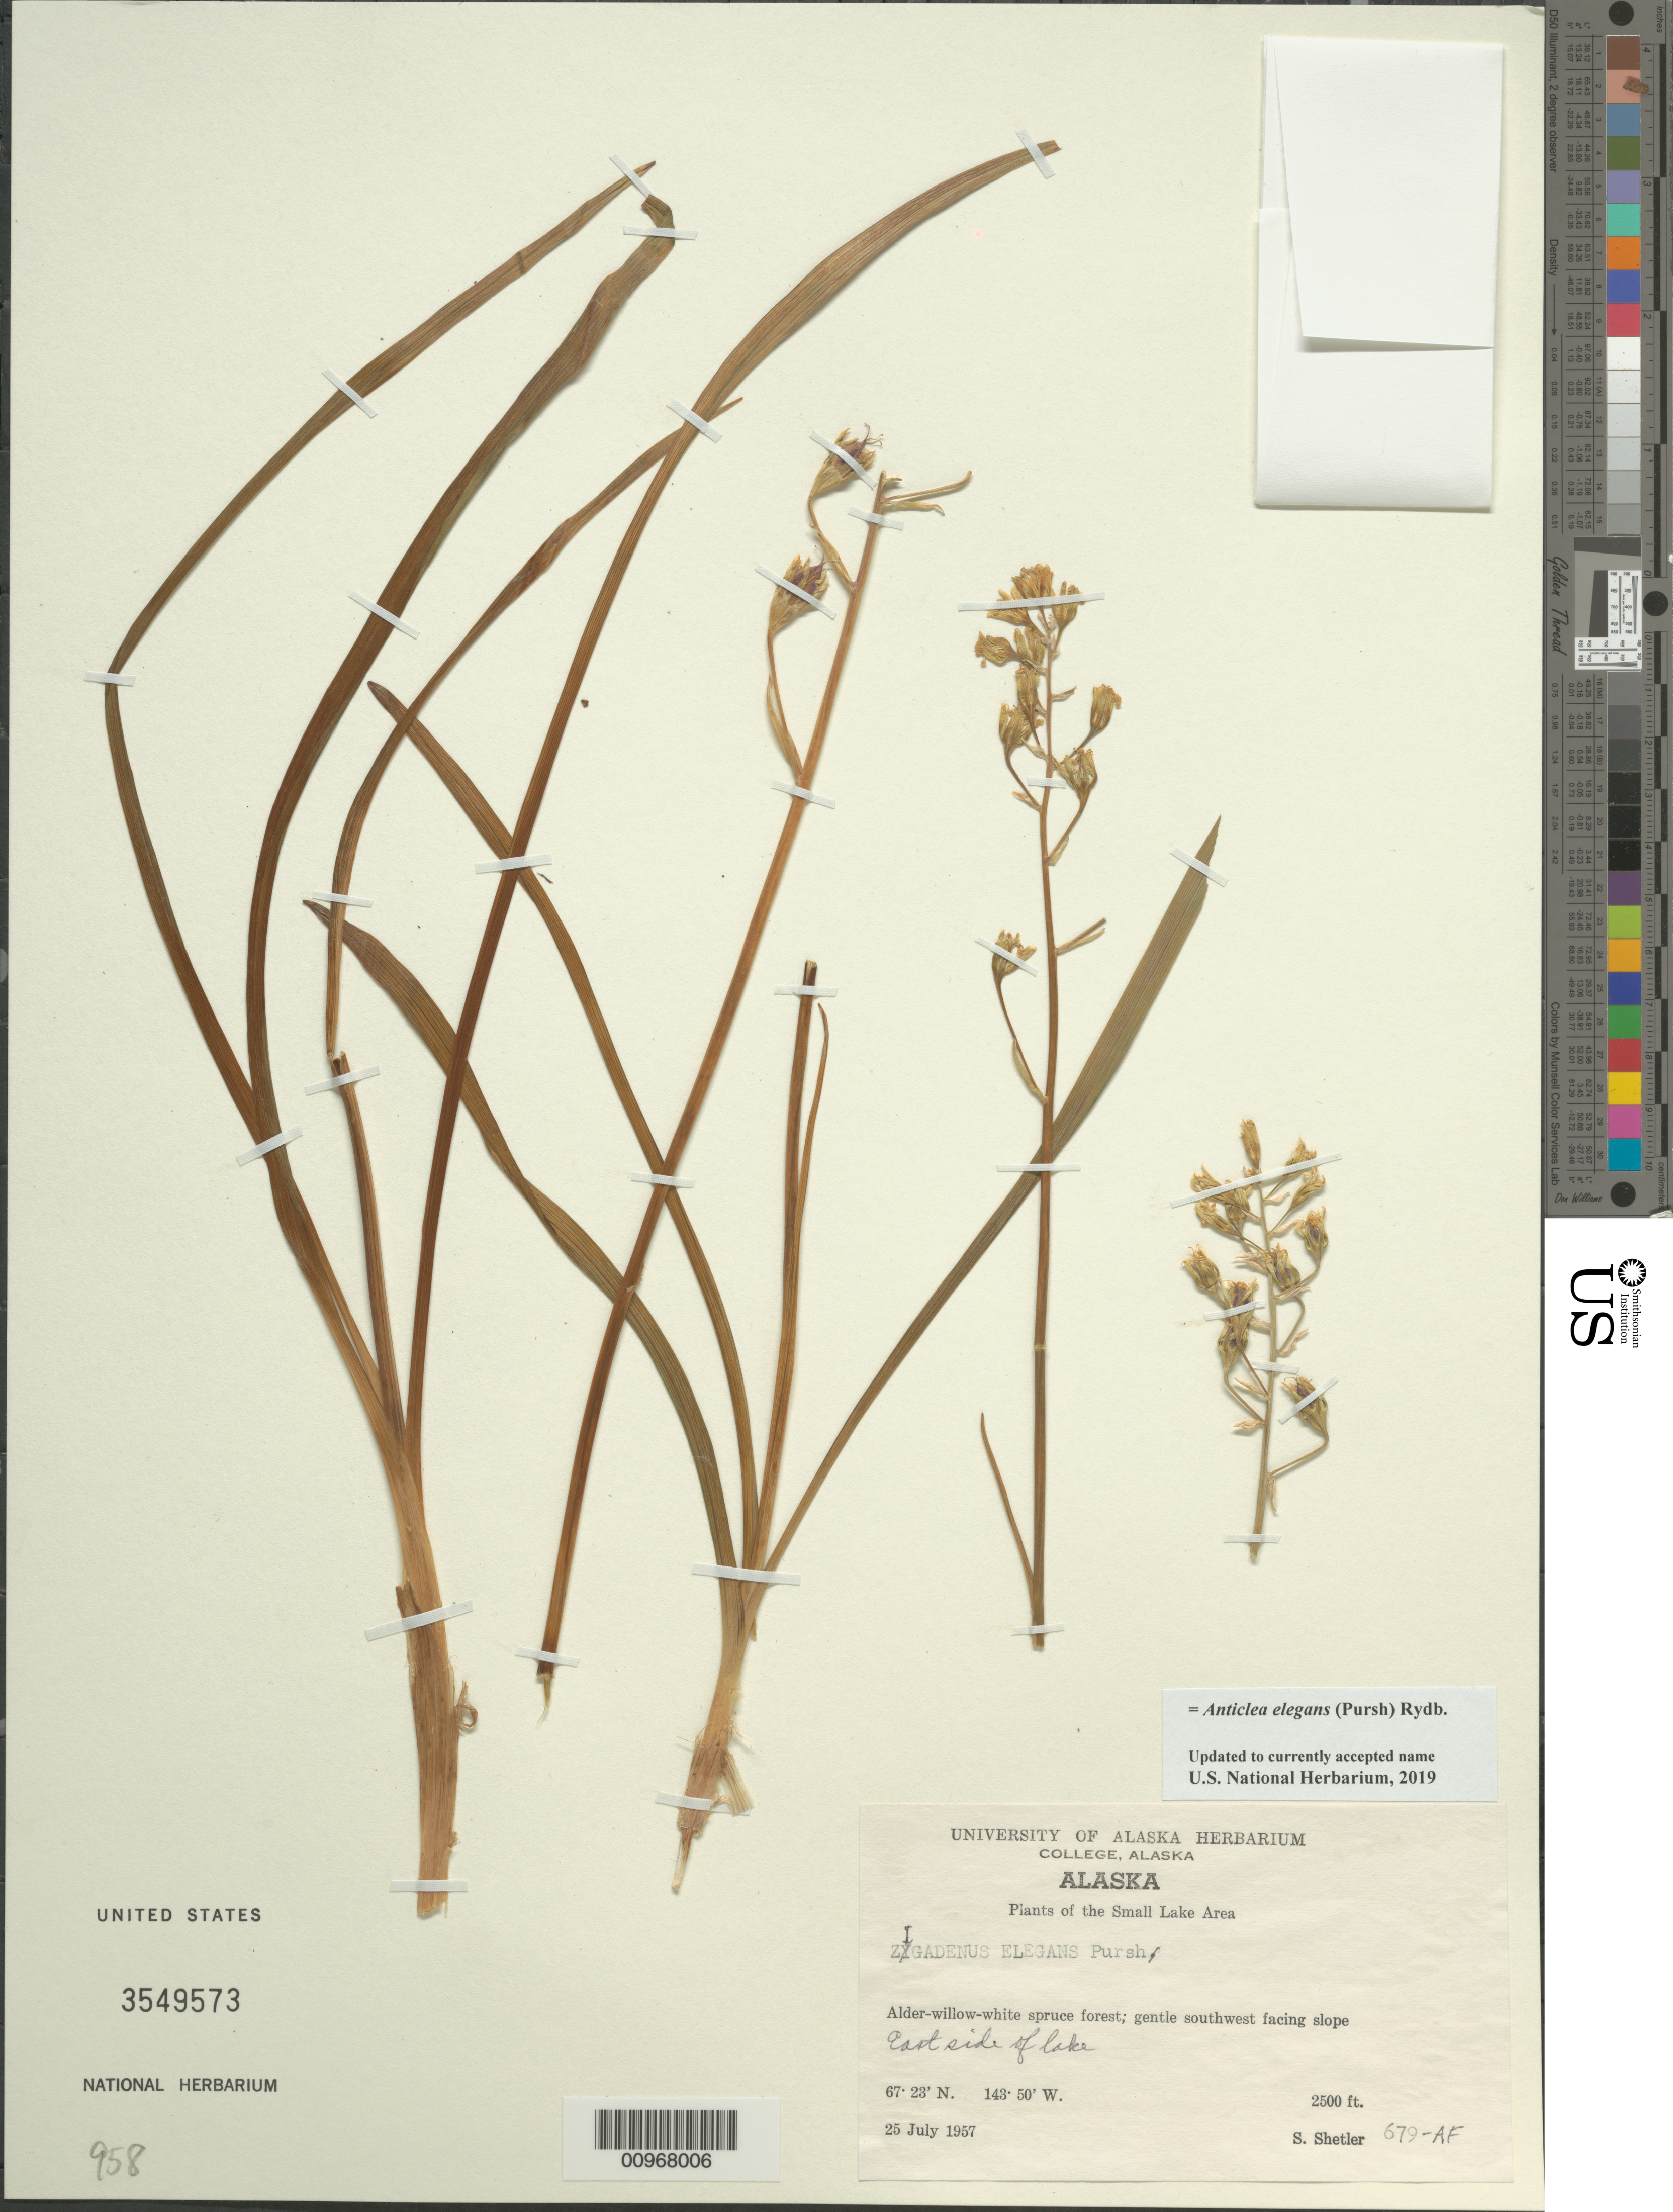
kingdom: Plantae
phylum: Tracheophyta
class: Liliopsida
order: Liliales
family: Melanthiaceae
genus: Anticlea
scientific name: Anticlea elegans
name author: (Pursh) Rydb.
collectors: S. Shetler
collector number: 679-AF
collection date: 1957-07-25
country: United States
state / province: Alaska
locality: Small Lake Area. Alder-willow-white spruce forest; gentle southwest facing slope. East side of lake.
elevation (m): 762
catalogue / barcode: US 3549573